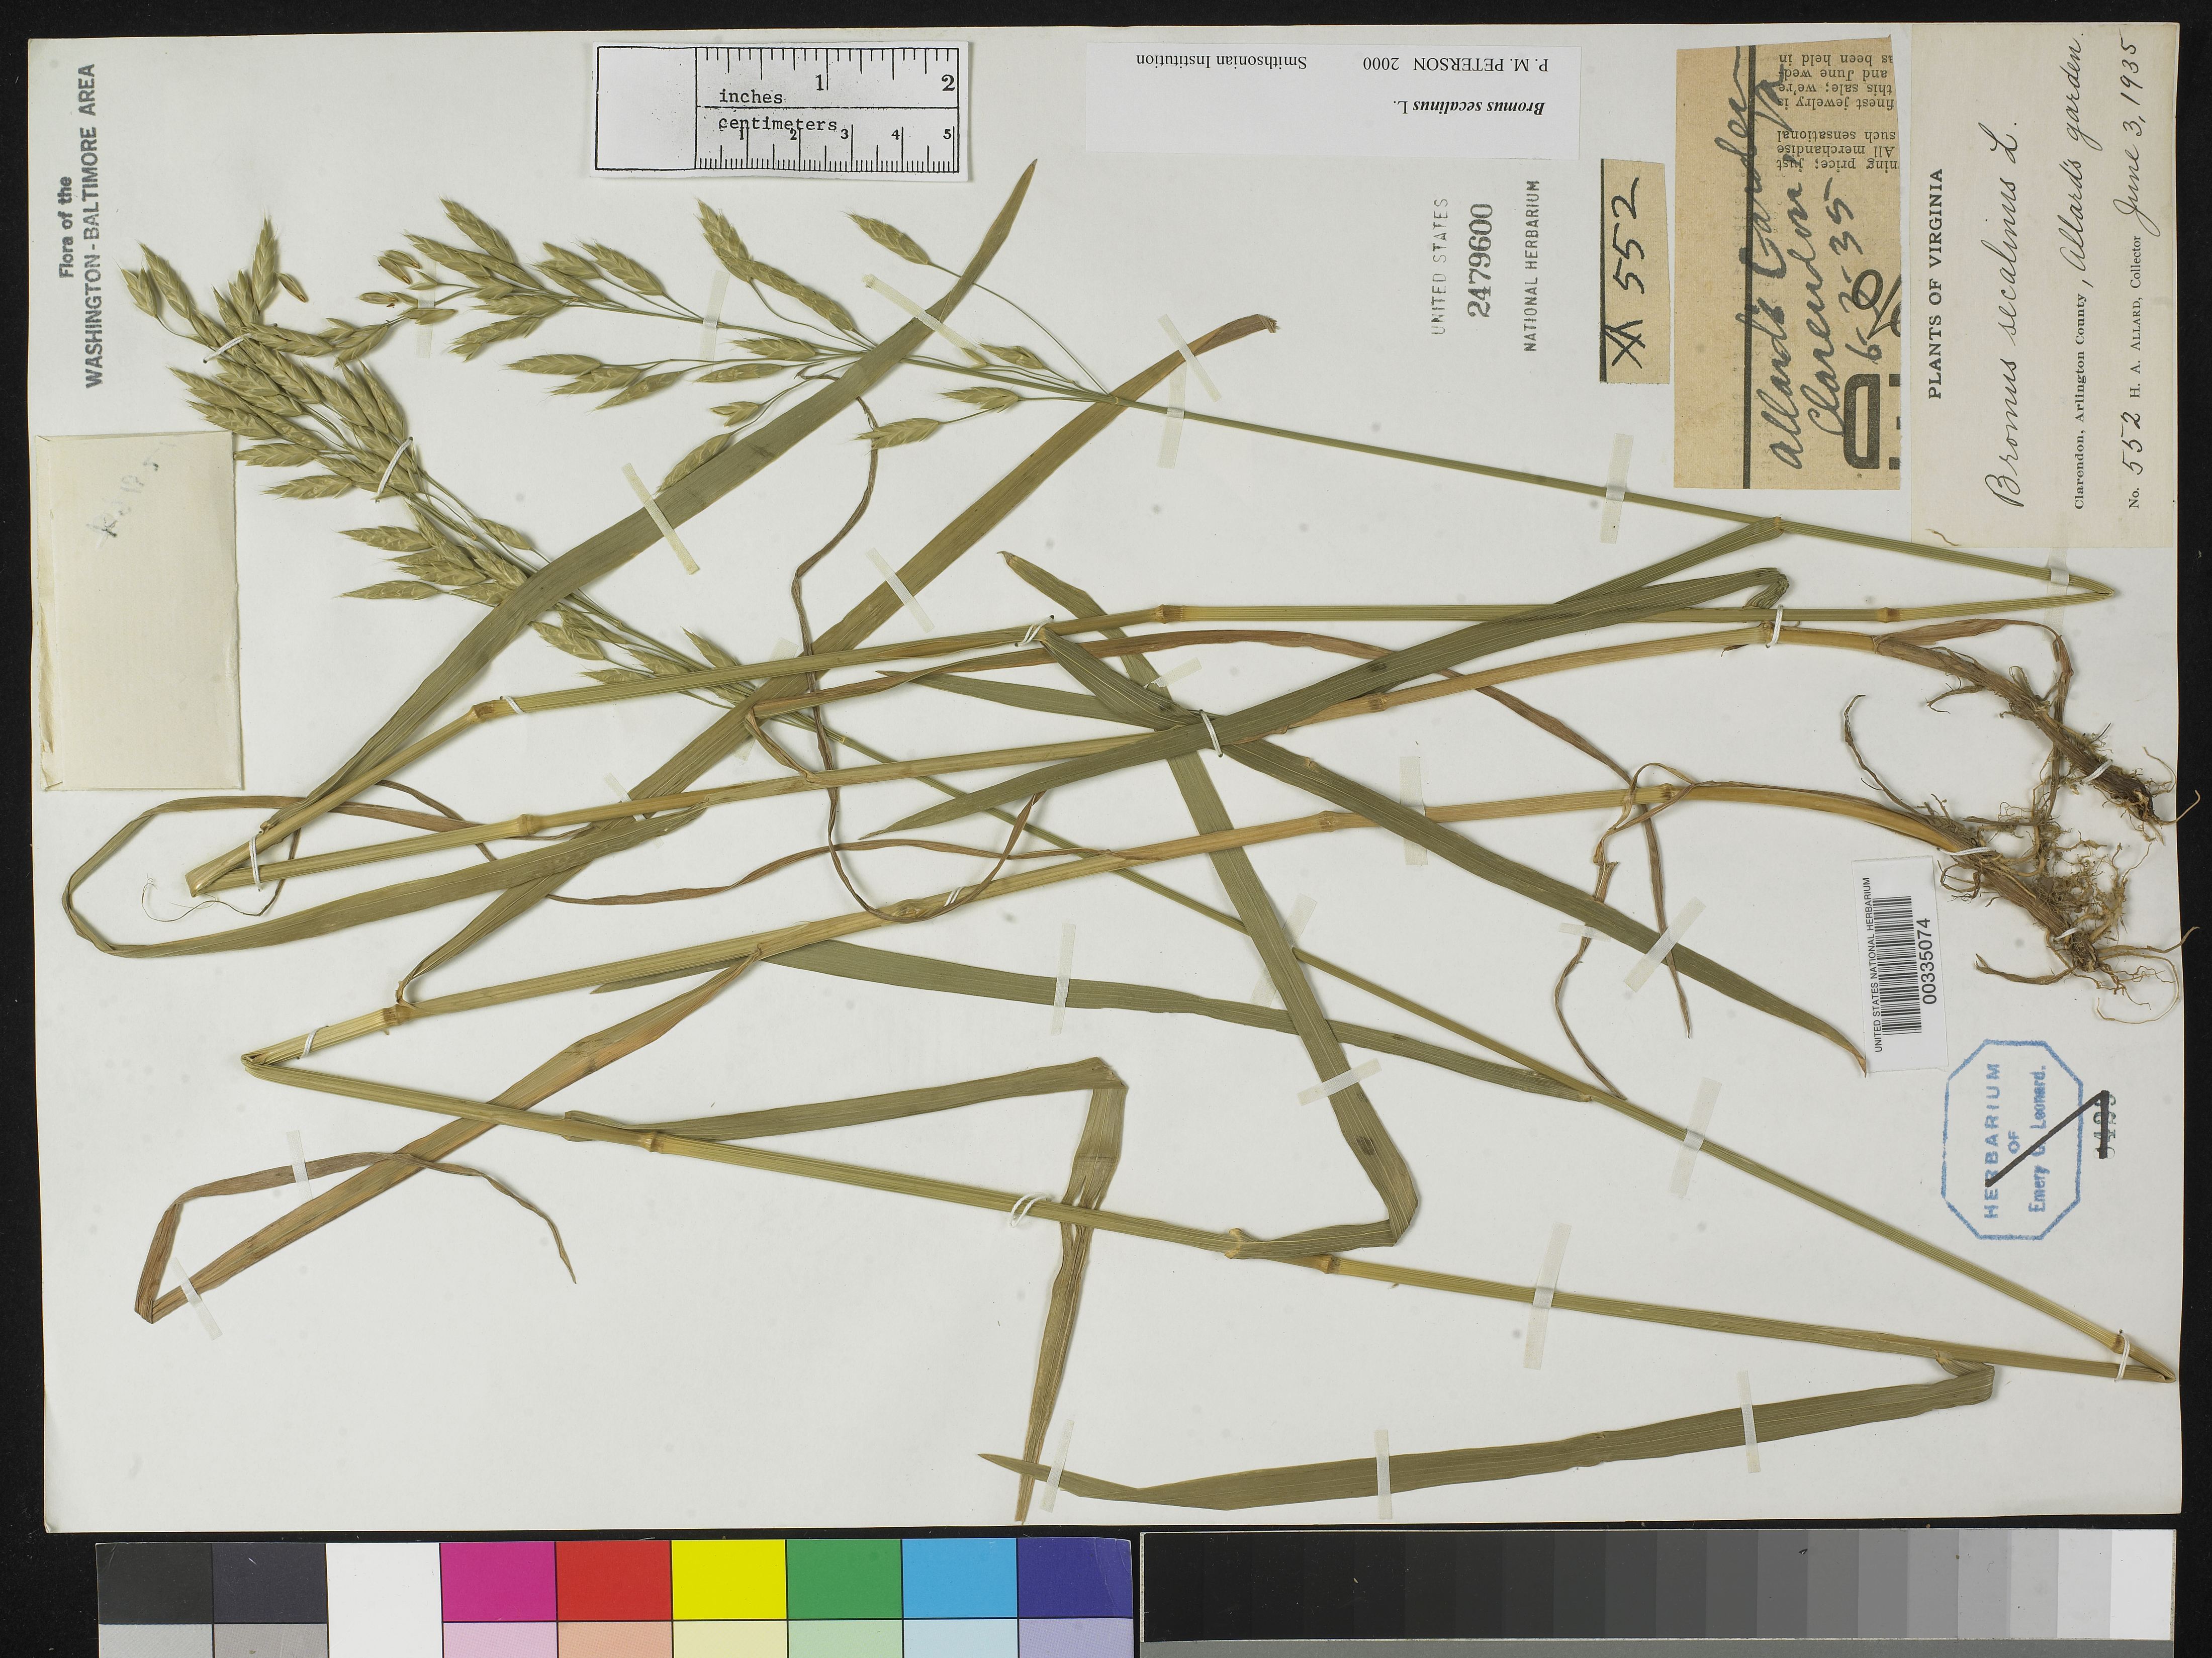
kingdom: Plantae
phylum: Tracheophyta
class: Liliopsida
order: Poales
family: Poaceae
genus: Bromus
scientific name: Bromus secalinus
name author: L.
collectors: H. A. Allard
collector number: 552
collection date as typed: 03 Jun 1935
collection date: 1935-06-03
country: United States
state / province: Virginia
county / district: Arlington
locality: Clarendon, Allard's Garden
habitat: Garden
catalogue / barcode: US 2479600